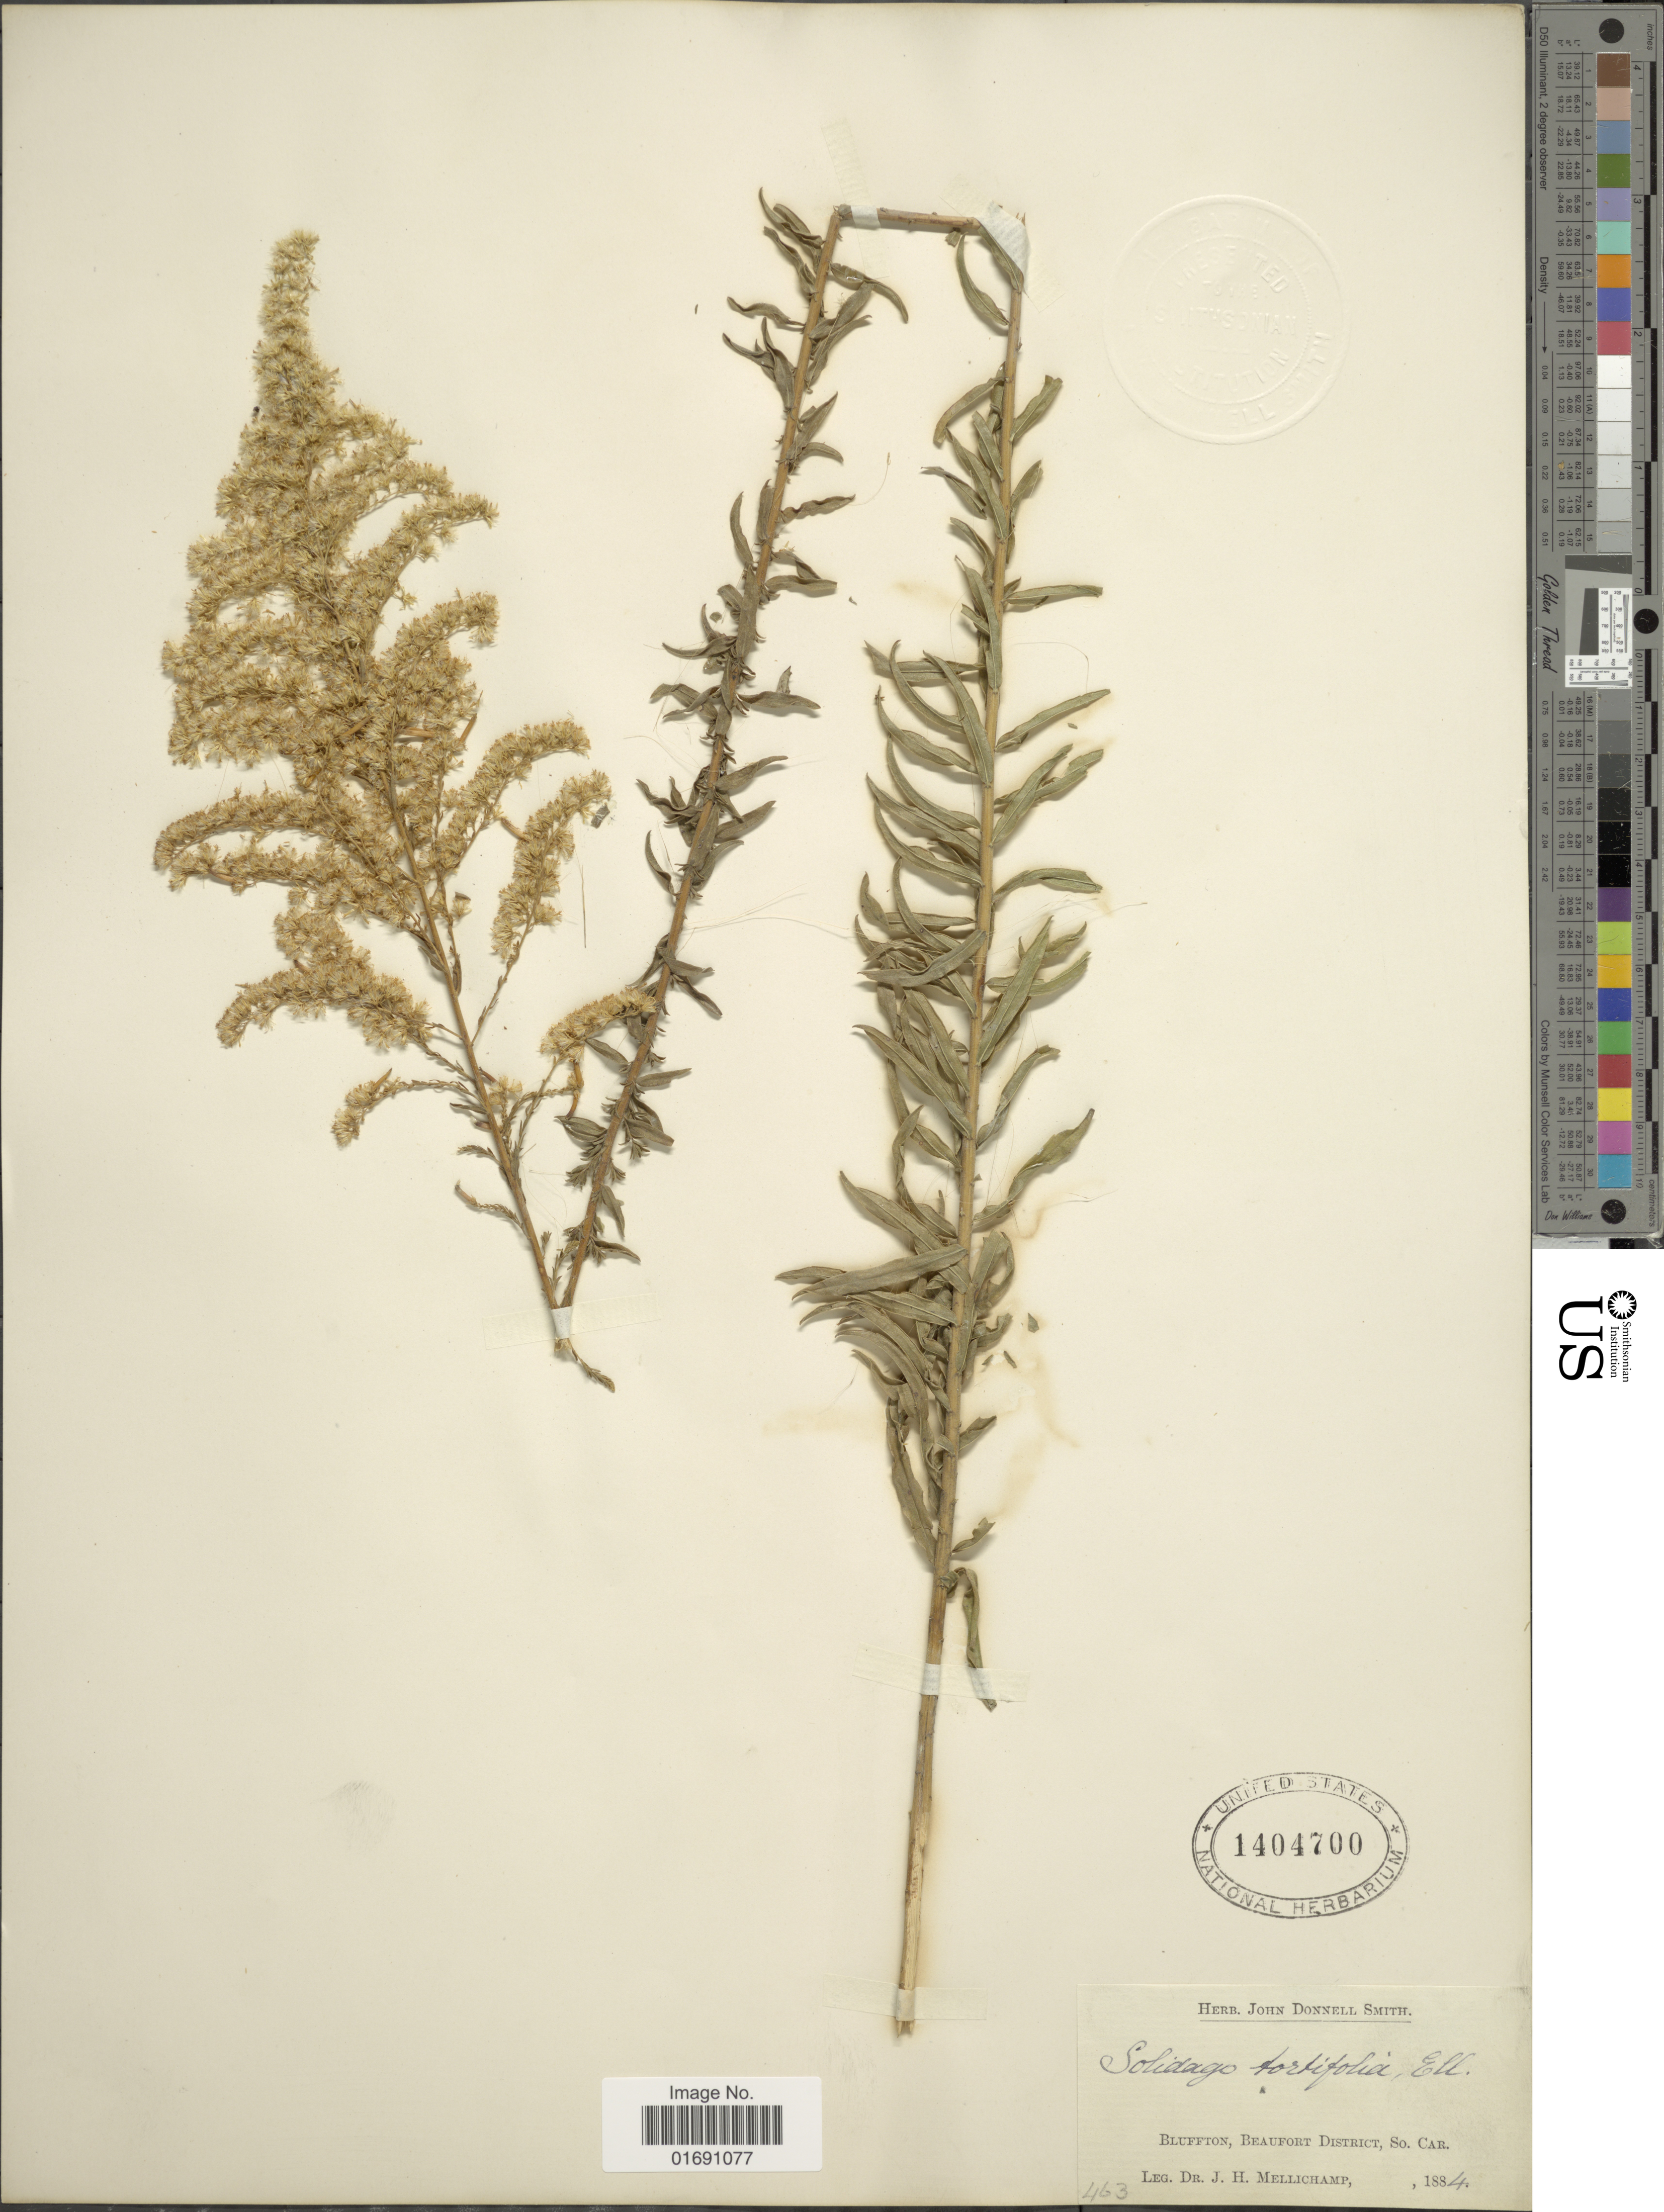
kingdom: Plantae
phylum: Tracheophyta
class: Magnoliopsida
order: Asterales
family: Asteraceae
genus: Solidago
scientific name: Solidago tortifolia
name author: Elliott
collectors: J. H. Mellichamp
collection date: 1884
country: United States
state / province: South Carolina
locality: Bluffton, Beaufort District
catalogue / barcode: US 1404700